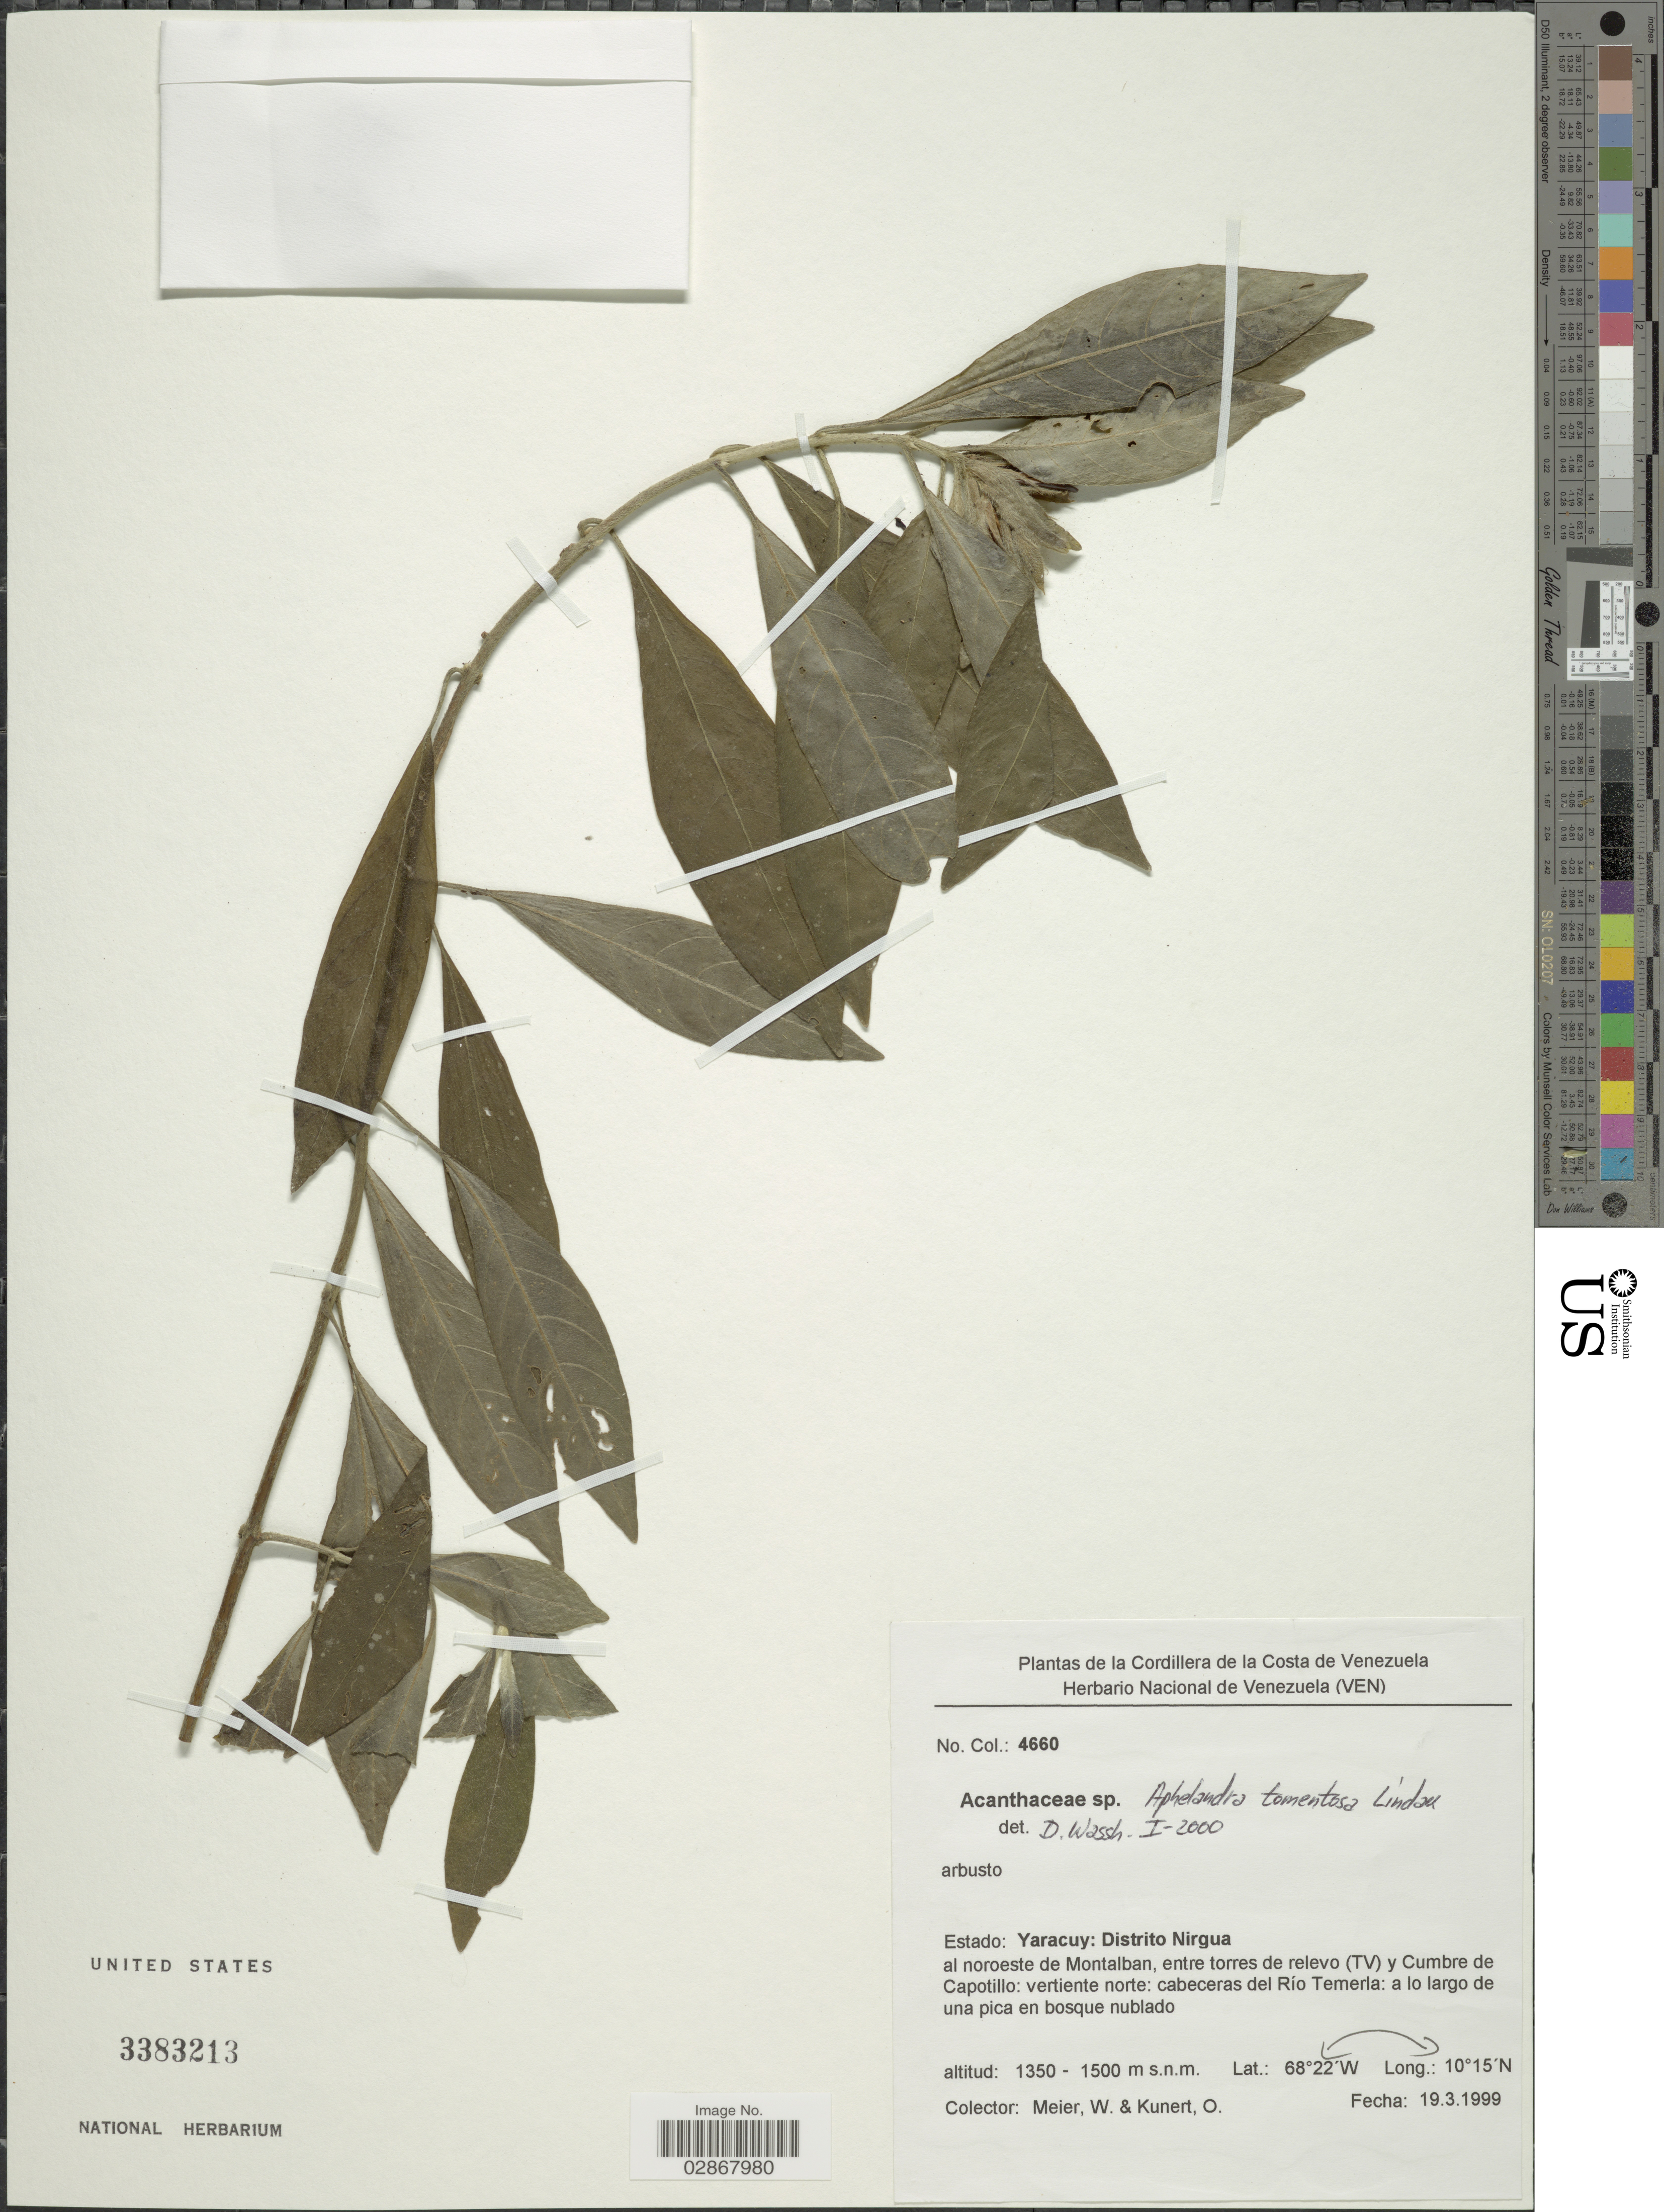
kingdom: Plantae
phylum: Tracheophyta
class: Magnoliopsida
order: Lamiales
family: Acanthaceae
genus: Aphelandra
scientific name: Aphelandra tomentosa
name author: Lindau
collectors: W. Meier & O. Kunert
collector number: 4660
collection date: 1999-03-19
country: Venezuela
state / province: Yaracuy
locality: Distrito Nirgua. Al noroeste de Montalban, entre torres de relevo (TV) y Cumbre de Capotillo: vertiente norte: cabeceras del Río Temerla.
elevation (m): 1350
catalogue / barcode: US 3383213